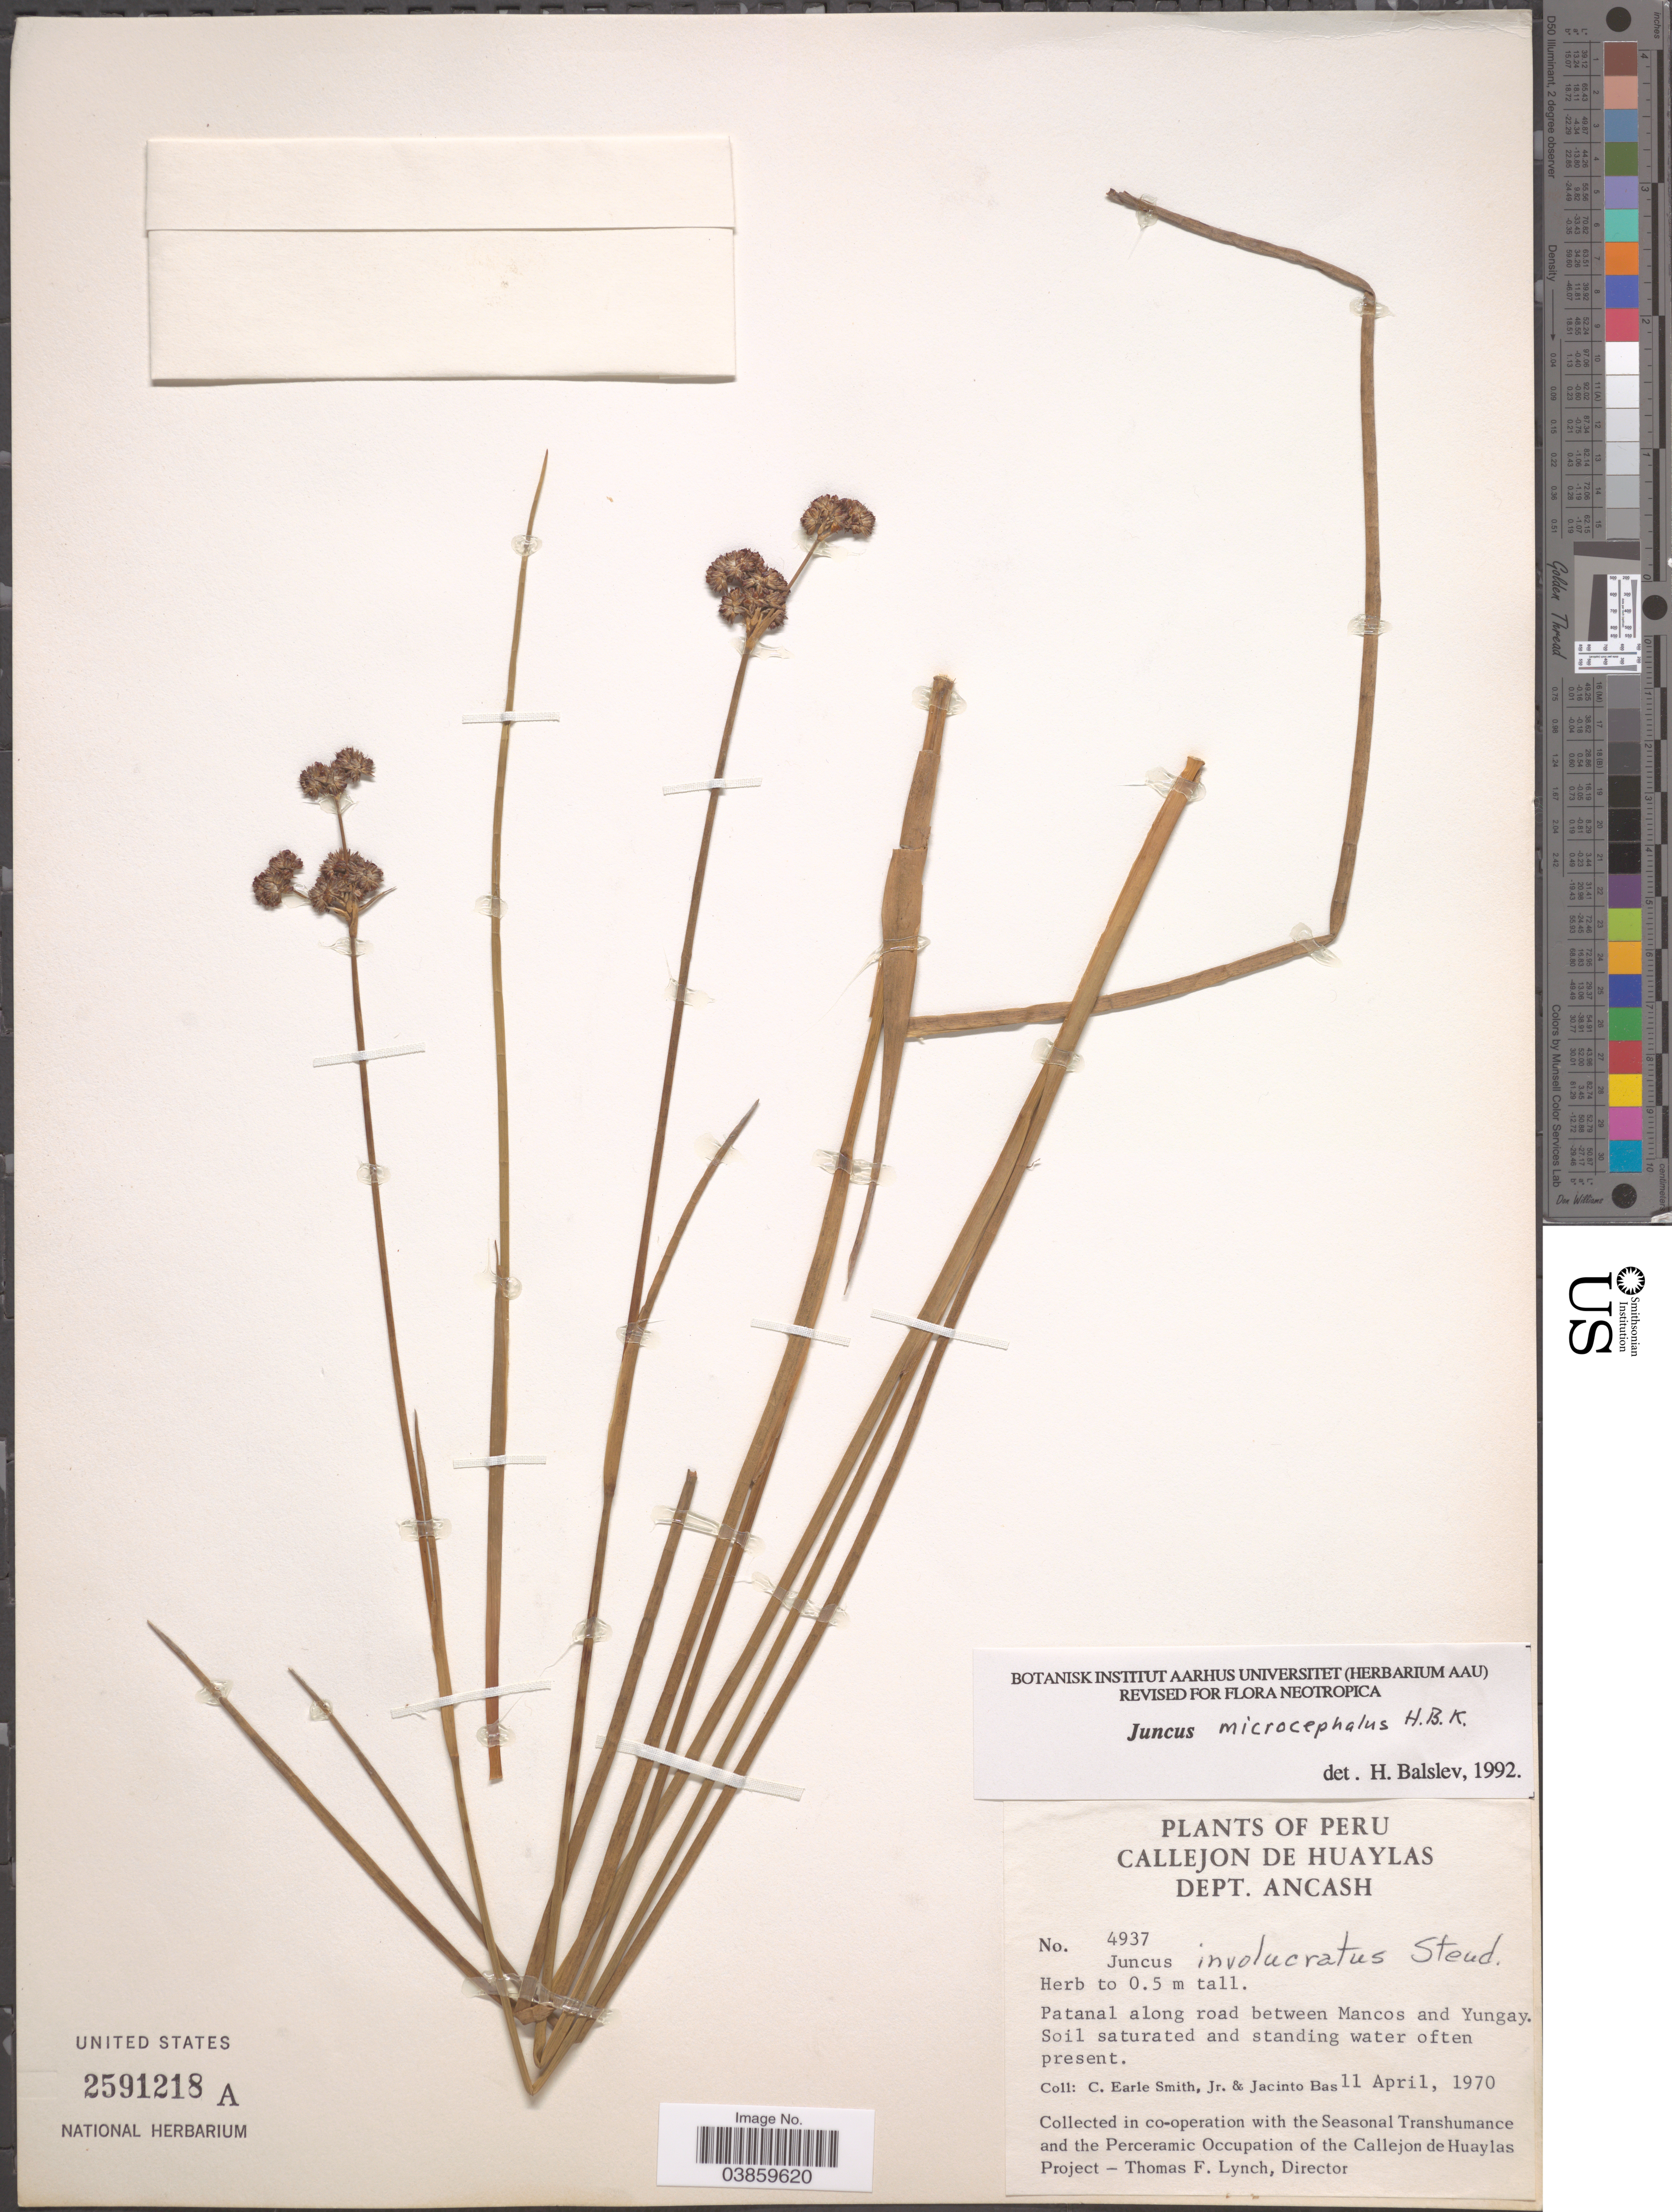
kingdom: Plantae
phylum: Tracheophyta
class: Liliopsida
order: Poales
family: Juncaceae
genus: Juncus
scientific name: Juncus microcephalus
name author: Kunth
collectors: C. E. Smith Jr. & J. Bas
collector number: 4937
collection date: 1970-04-11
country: Peru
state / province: Ancash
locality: Callejon de Huaylas. Dept. Ancash. Patanal along road between Mancos and Yungay.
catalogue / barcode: US 2591218A